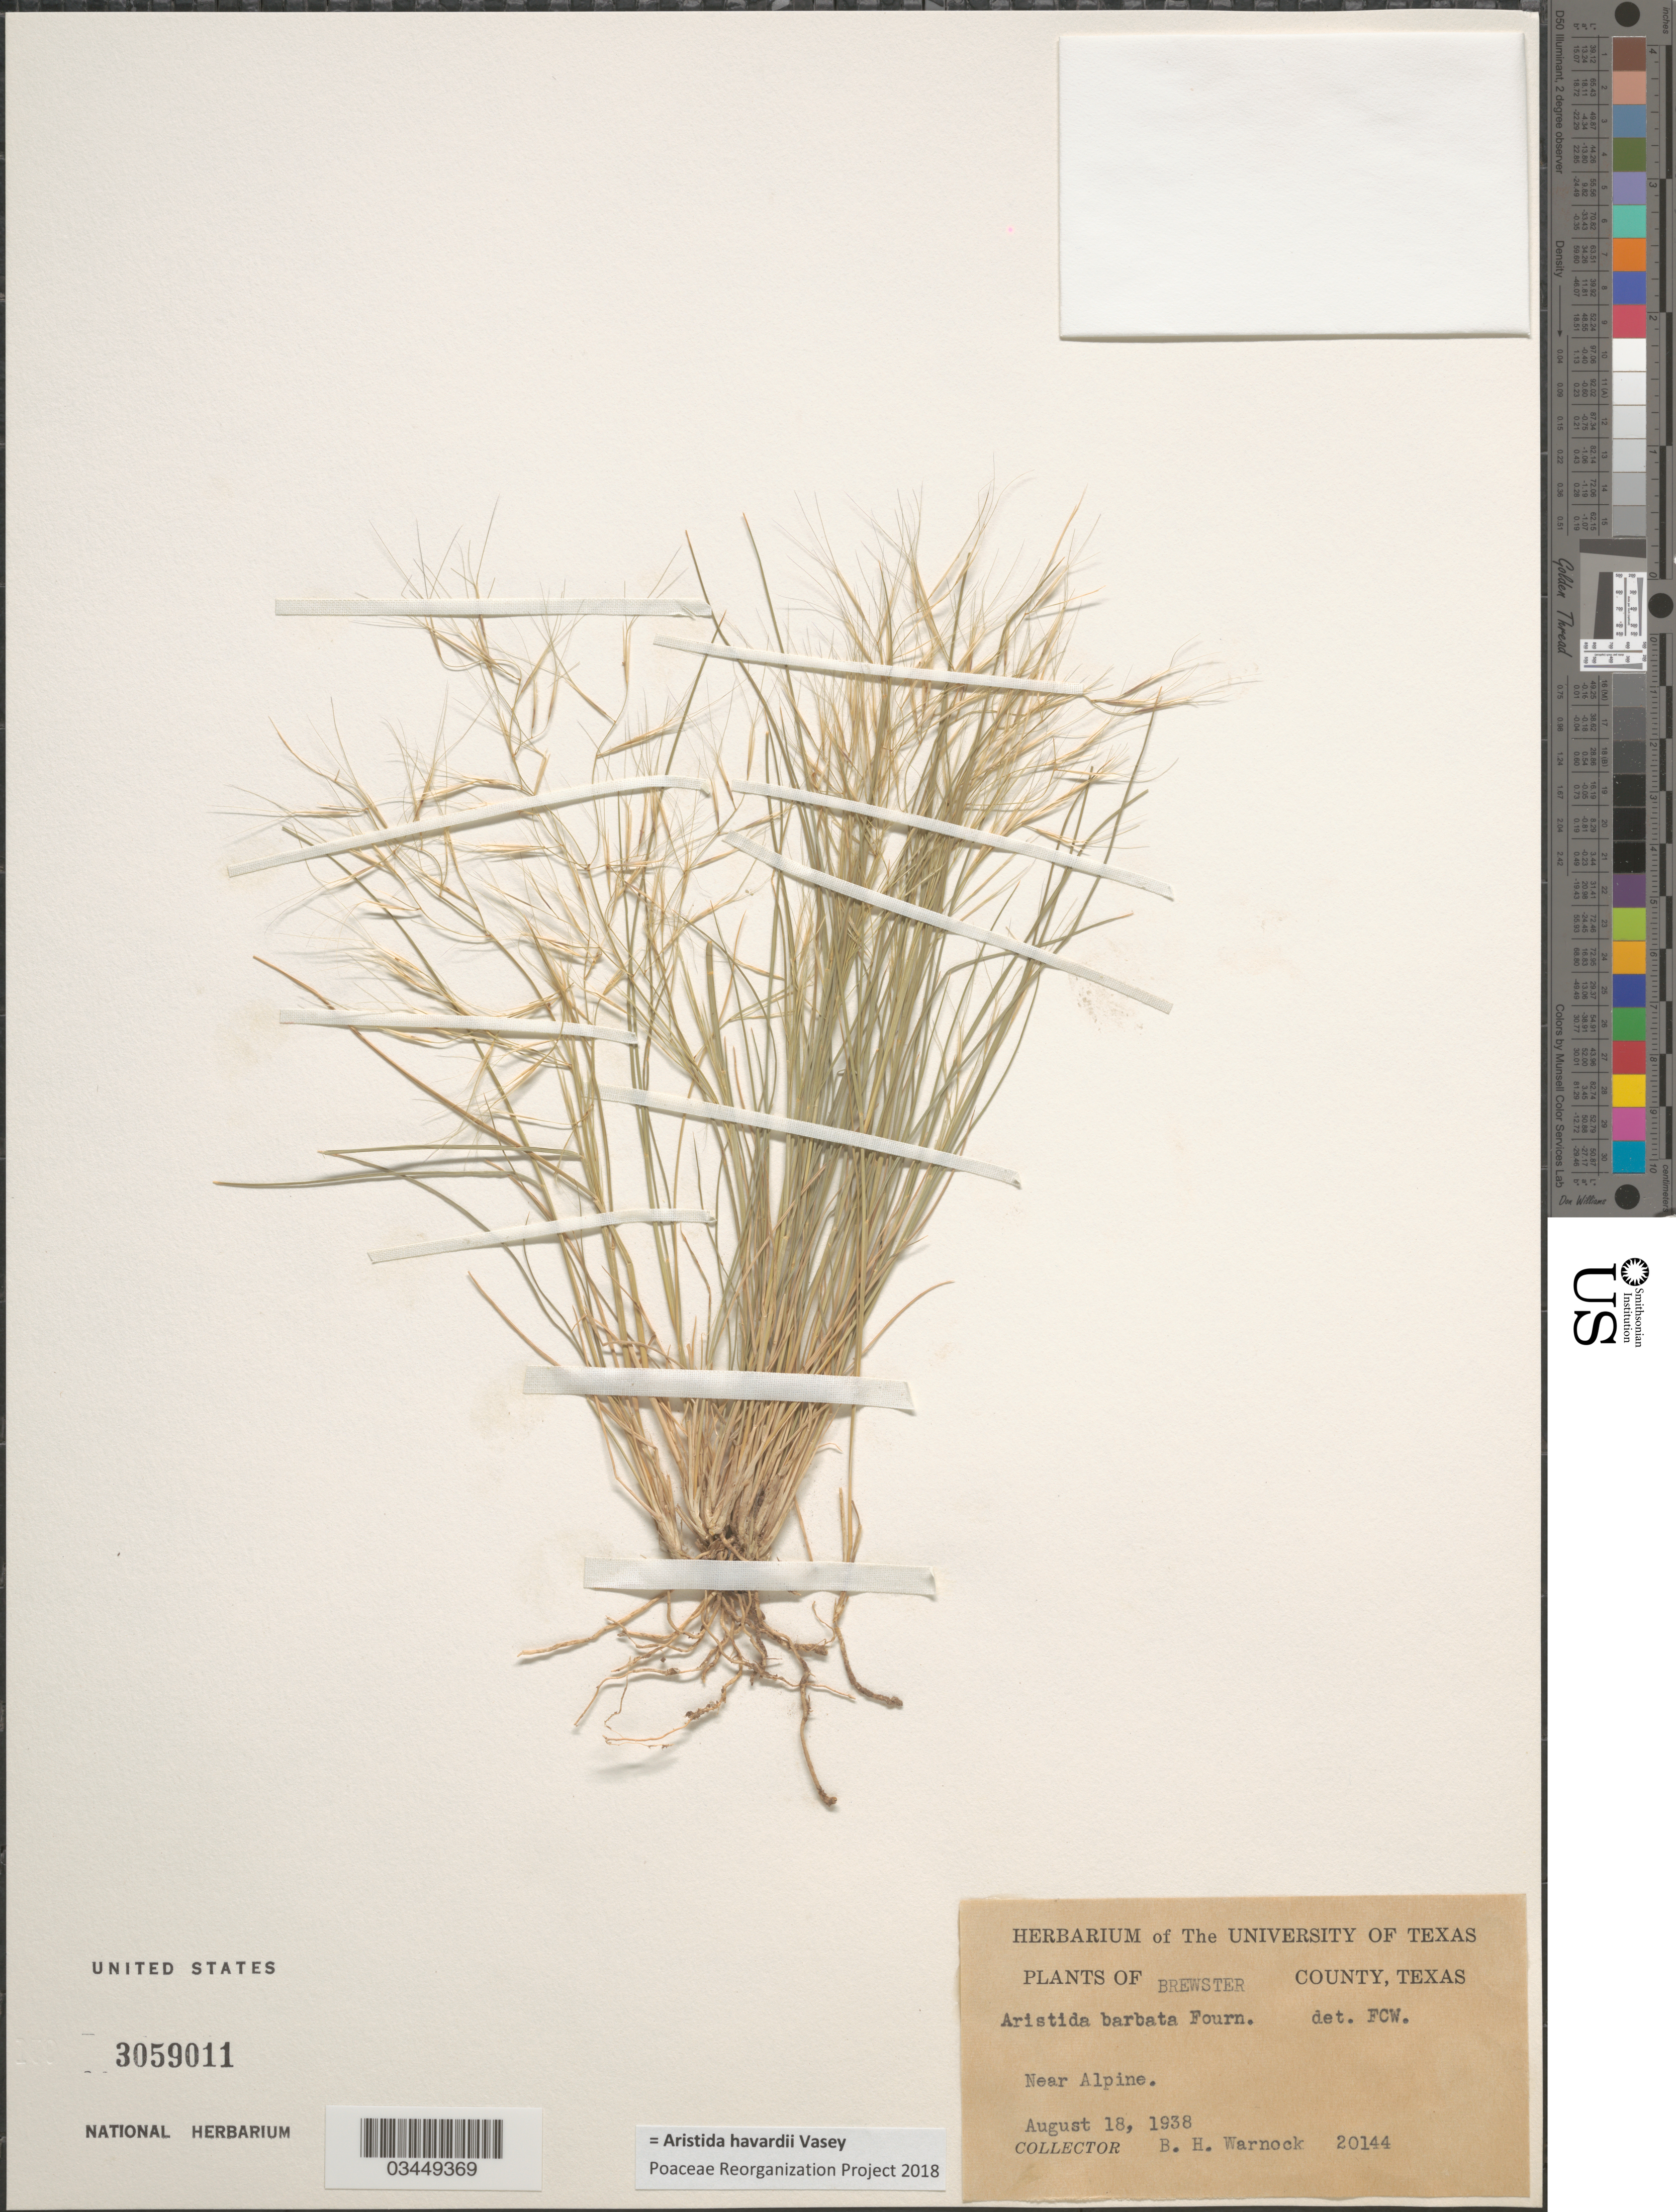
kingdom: Plantae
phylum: Tracheophyta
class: Liliopsida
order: Poales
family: Poaceae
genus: Aristida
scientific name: Aristida havardii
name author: Vasey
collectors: B. H. Warnock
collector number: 20144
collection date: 1938-08-18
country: United States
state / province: Texas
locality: Brewster. Near Alpine. County, Texas.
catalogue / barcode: US 3059011